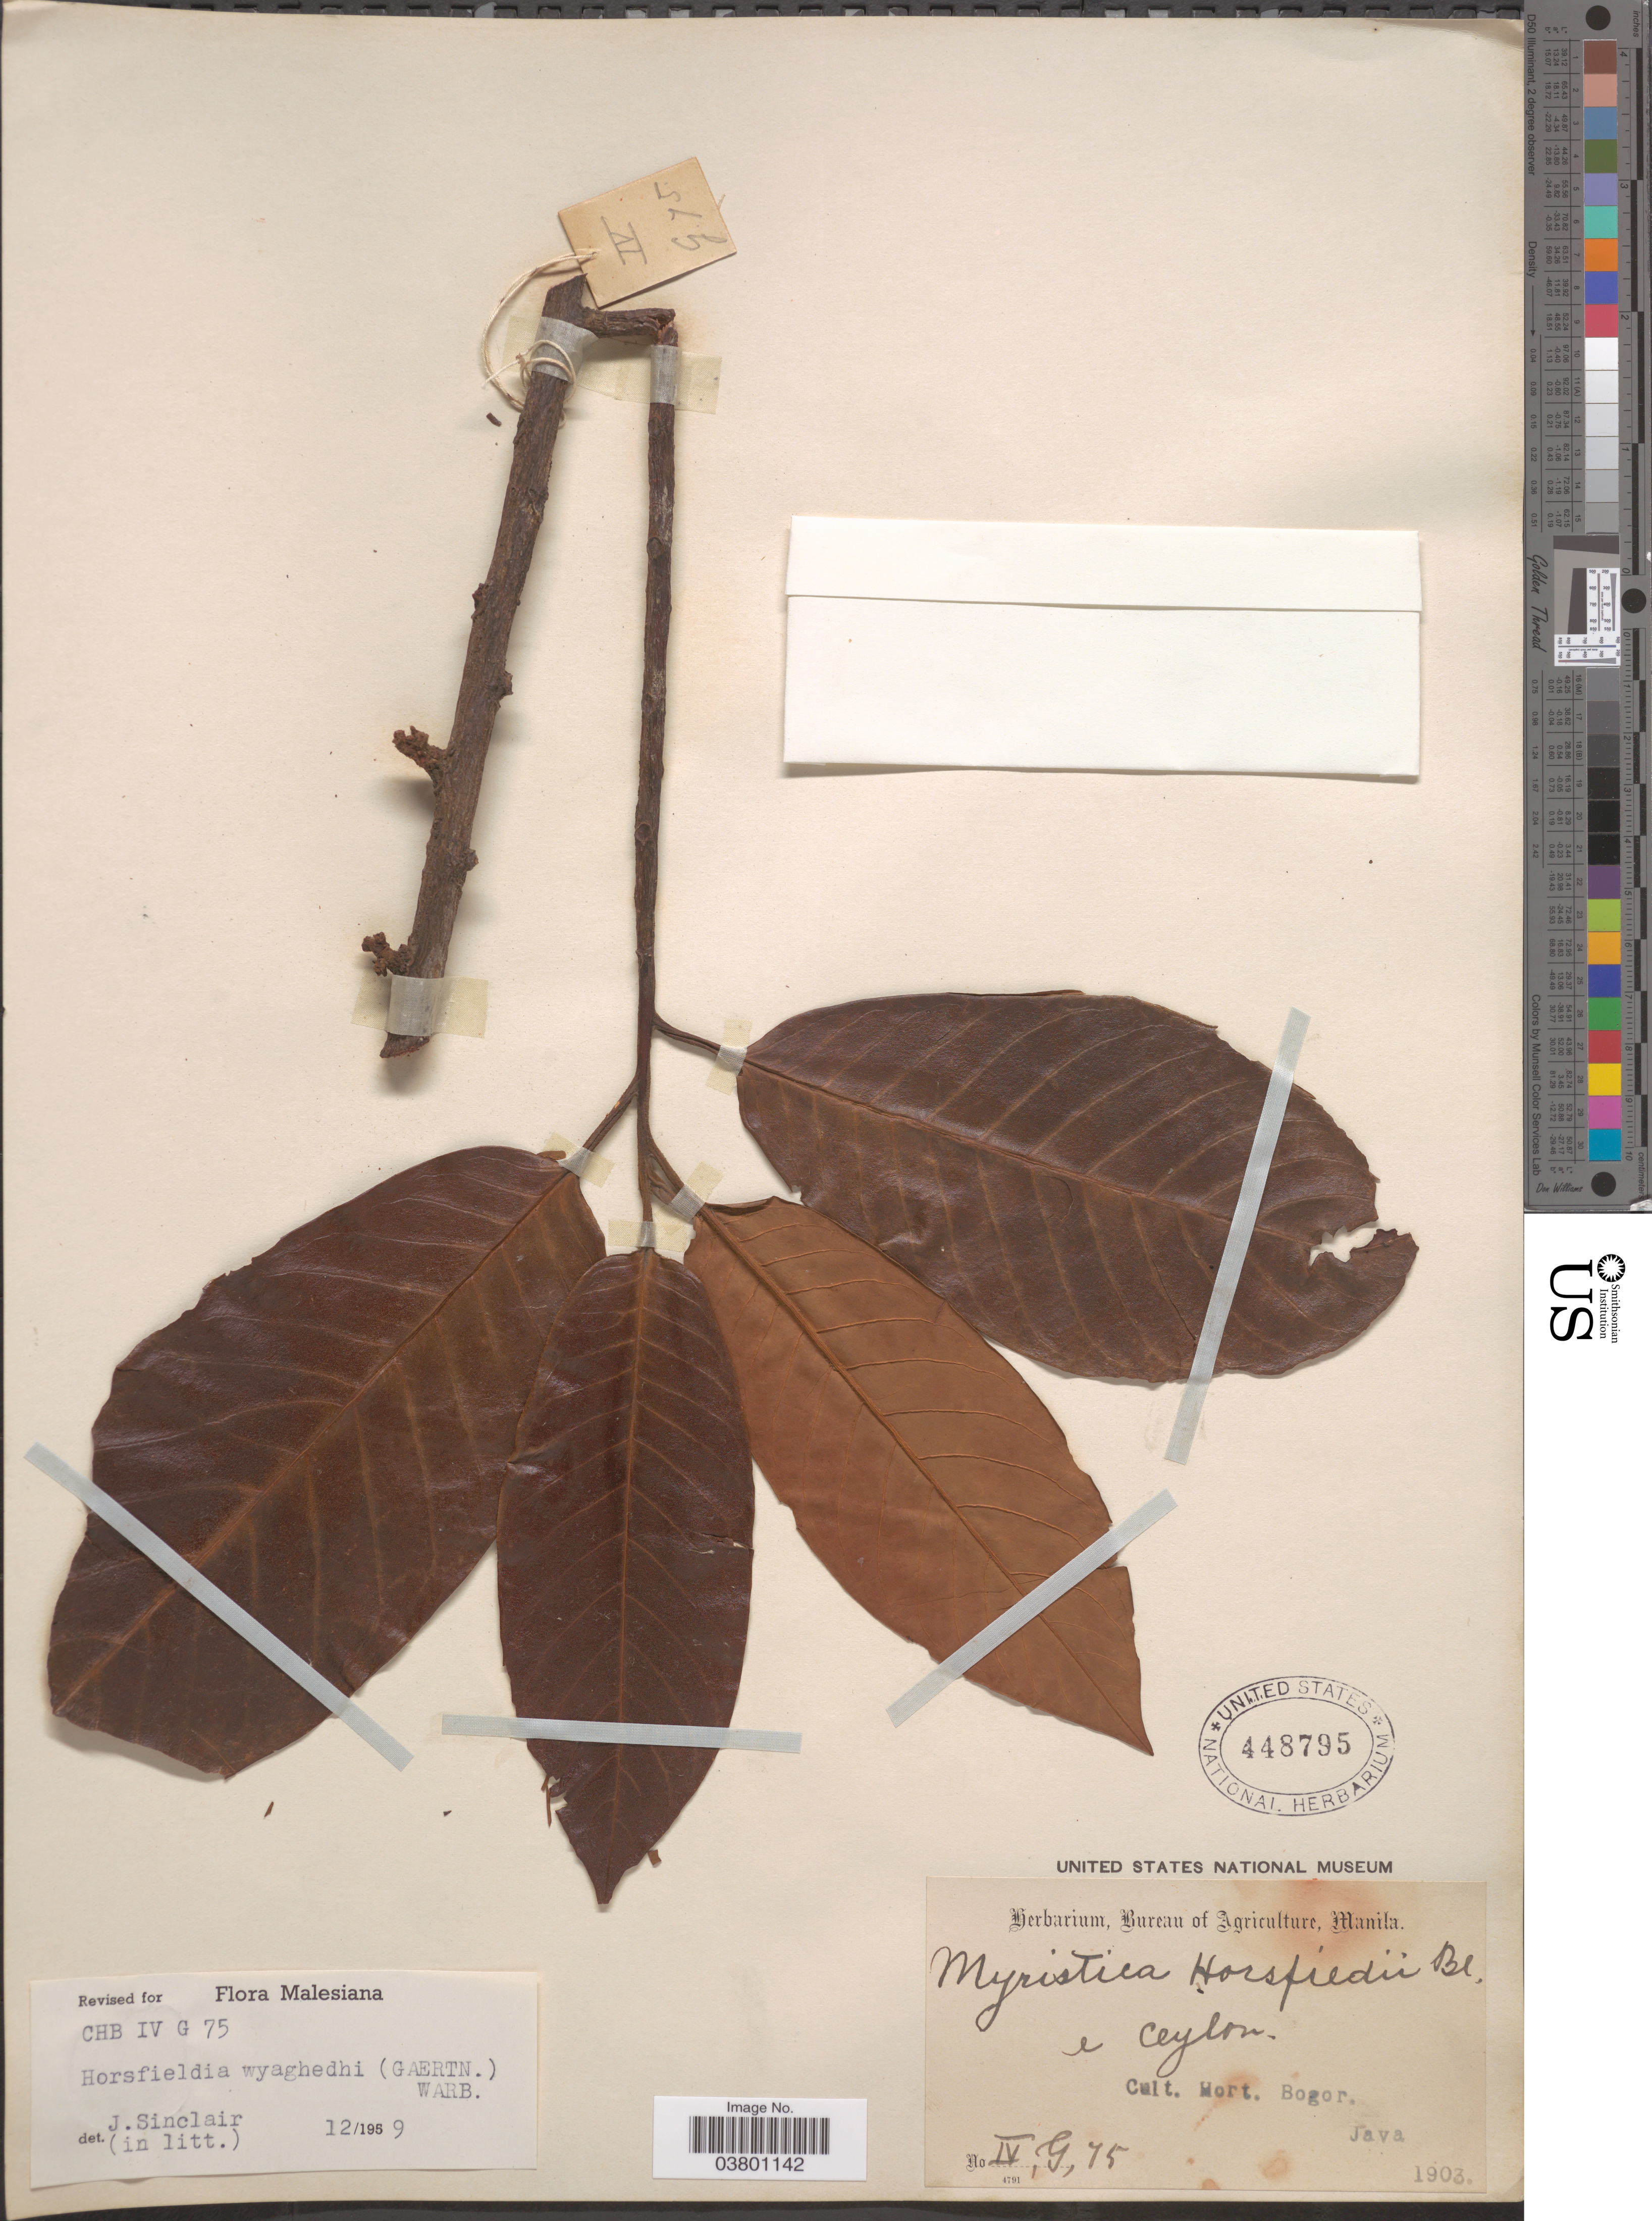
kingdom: Plantae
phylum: Tracheophyta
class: Magnoliopsida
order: Magnoliales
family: Myristicaceae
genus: Horsfieldia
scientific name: Horsfieldia iryaghedhi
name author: (Gaertn.) Warb.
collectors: Ex herb. Bureau of Agriculture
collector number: IV,G,75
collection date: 1903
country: Indonesia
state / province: Java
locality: Cult. Hort. Bogor.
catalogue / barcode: US 448795